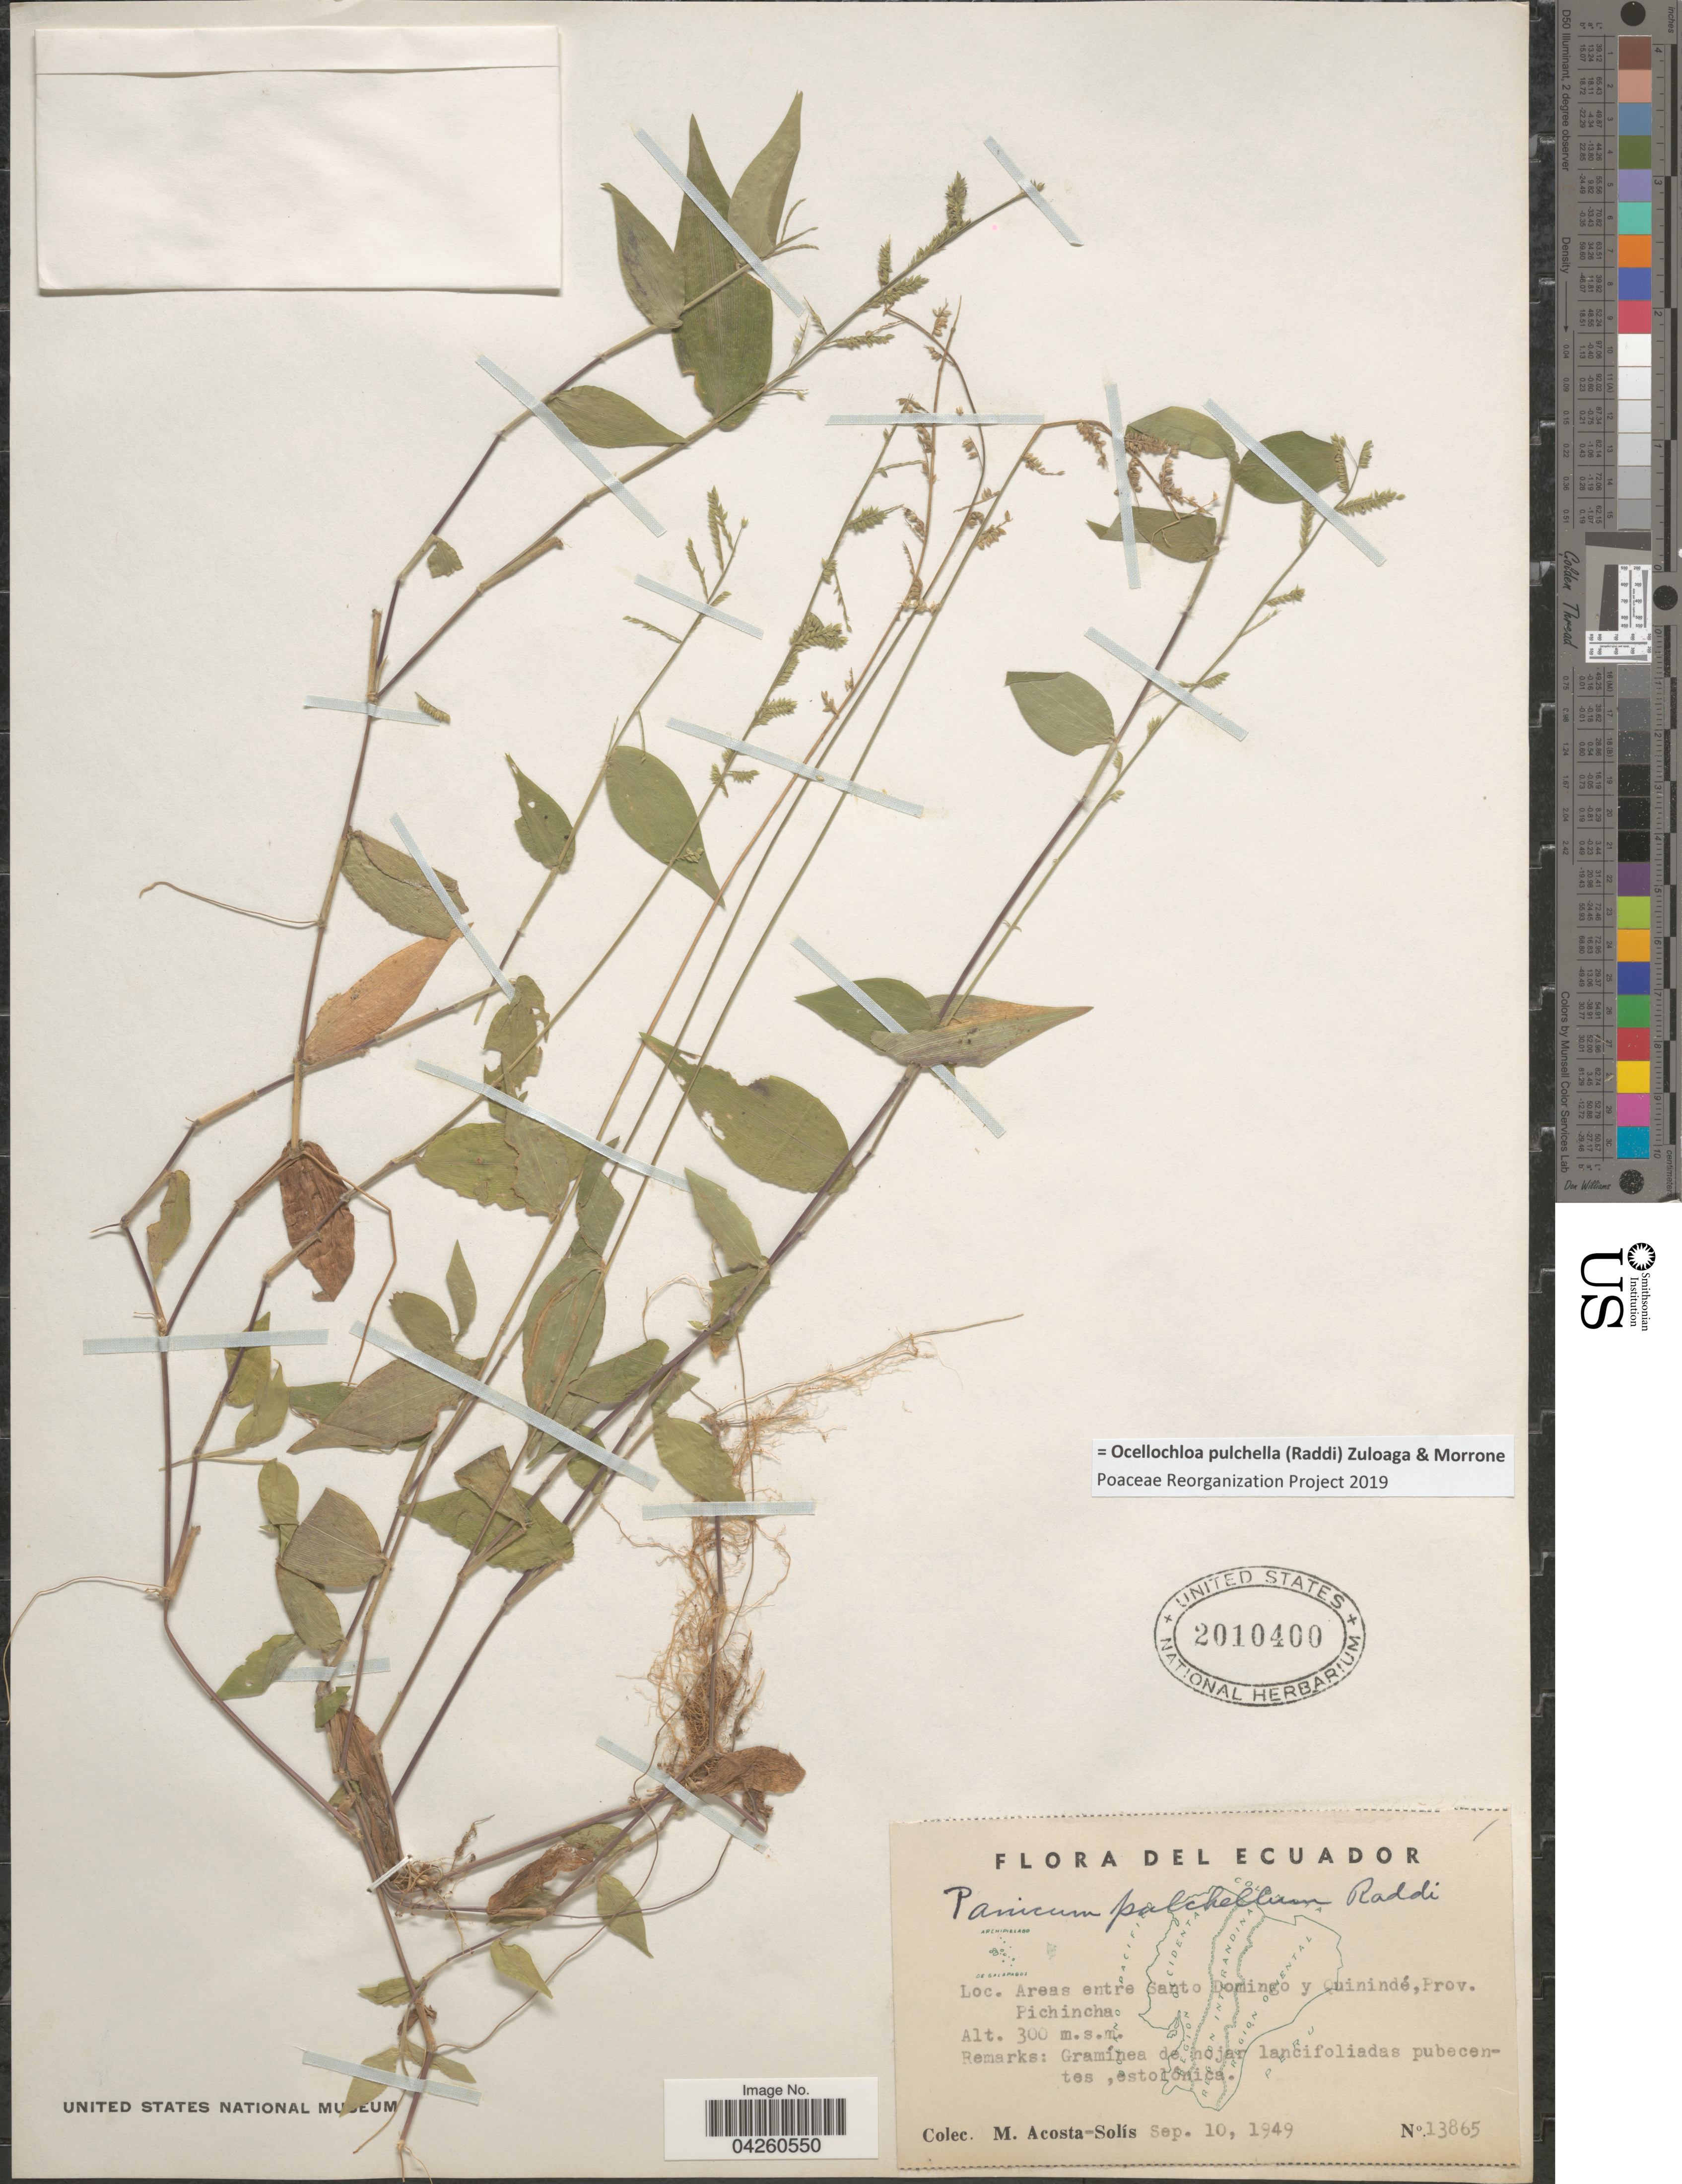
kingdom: Plantae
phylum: Tracheophyta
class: Liliopsida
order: Poales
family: Poaceae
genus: Ocellochloa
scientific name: Ocellochloa pulchella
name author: (Raddi) Zuloaga & Morrone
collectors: M. Acosta Solis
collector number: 13865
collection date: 1949-09-10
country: Ecuador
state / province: Pichincha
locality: Areas entre Santo Domingo y Quinindé, Prov. Pichincha.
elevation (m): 300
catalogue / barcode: US 2010400